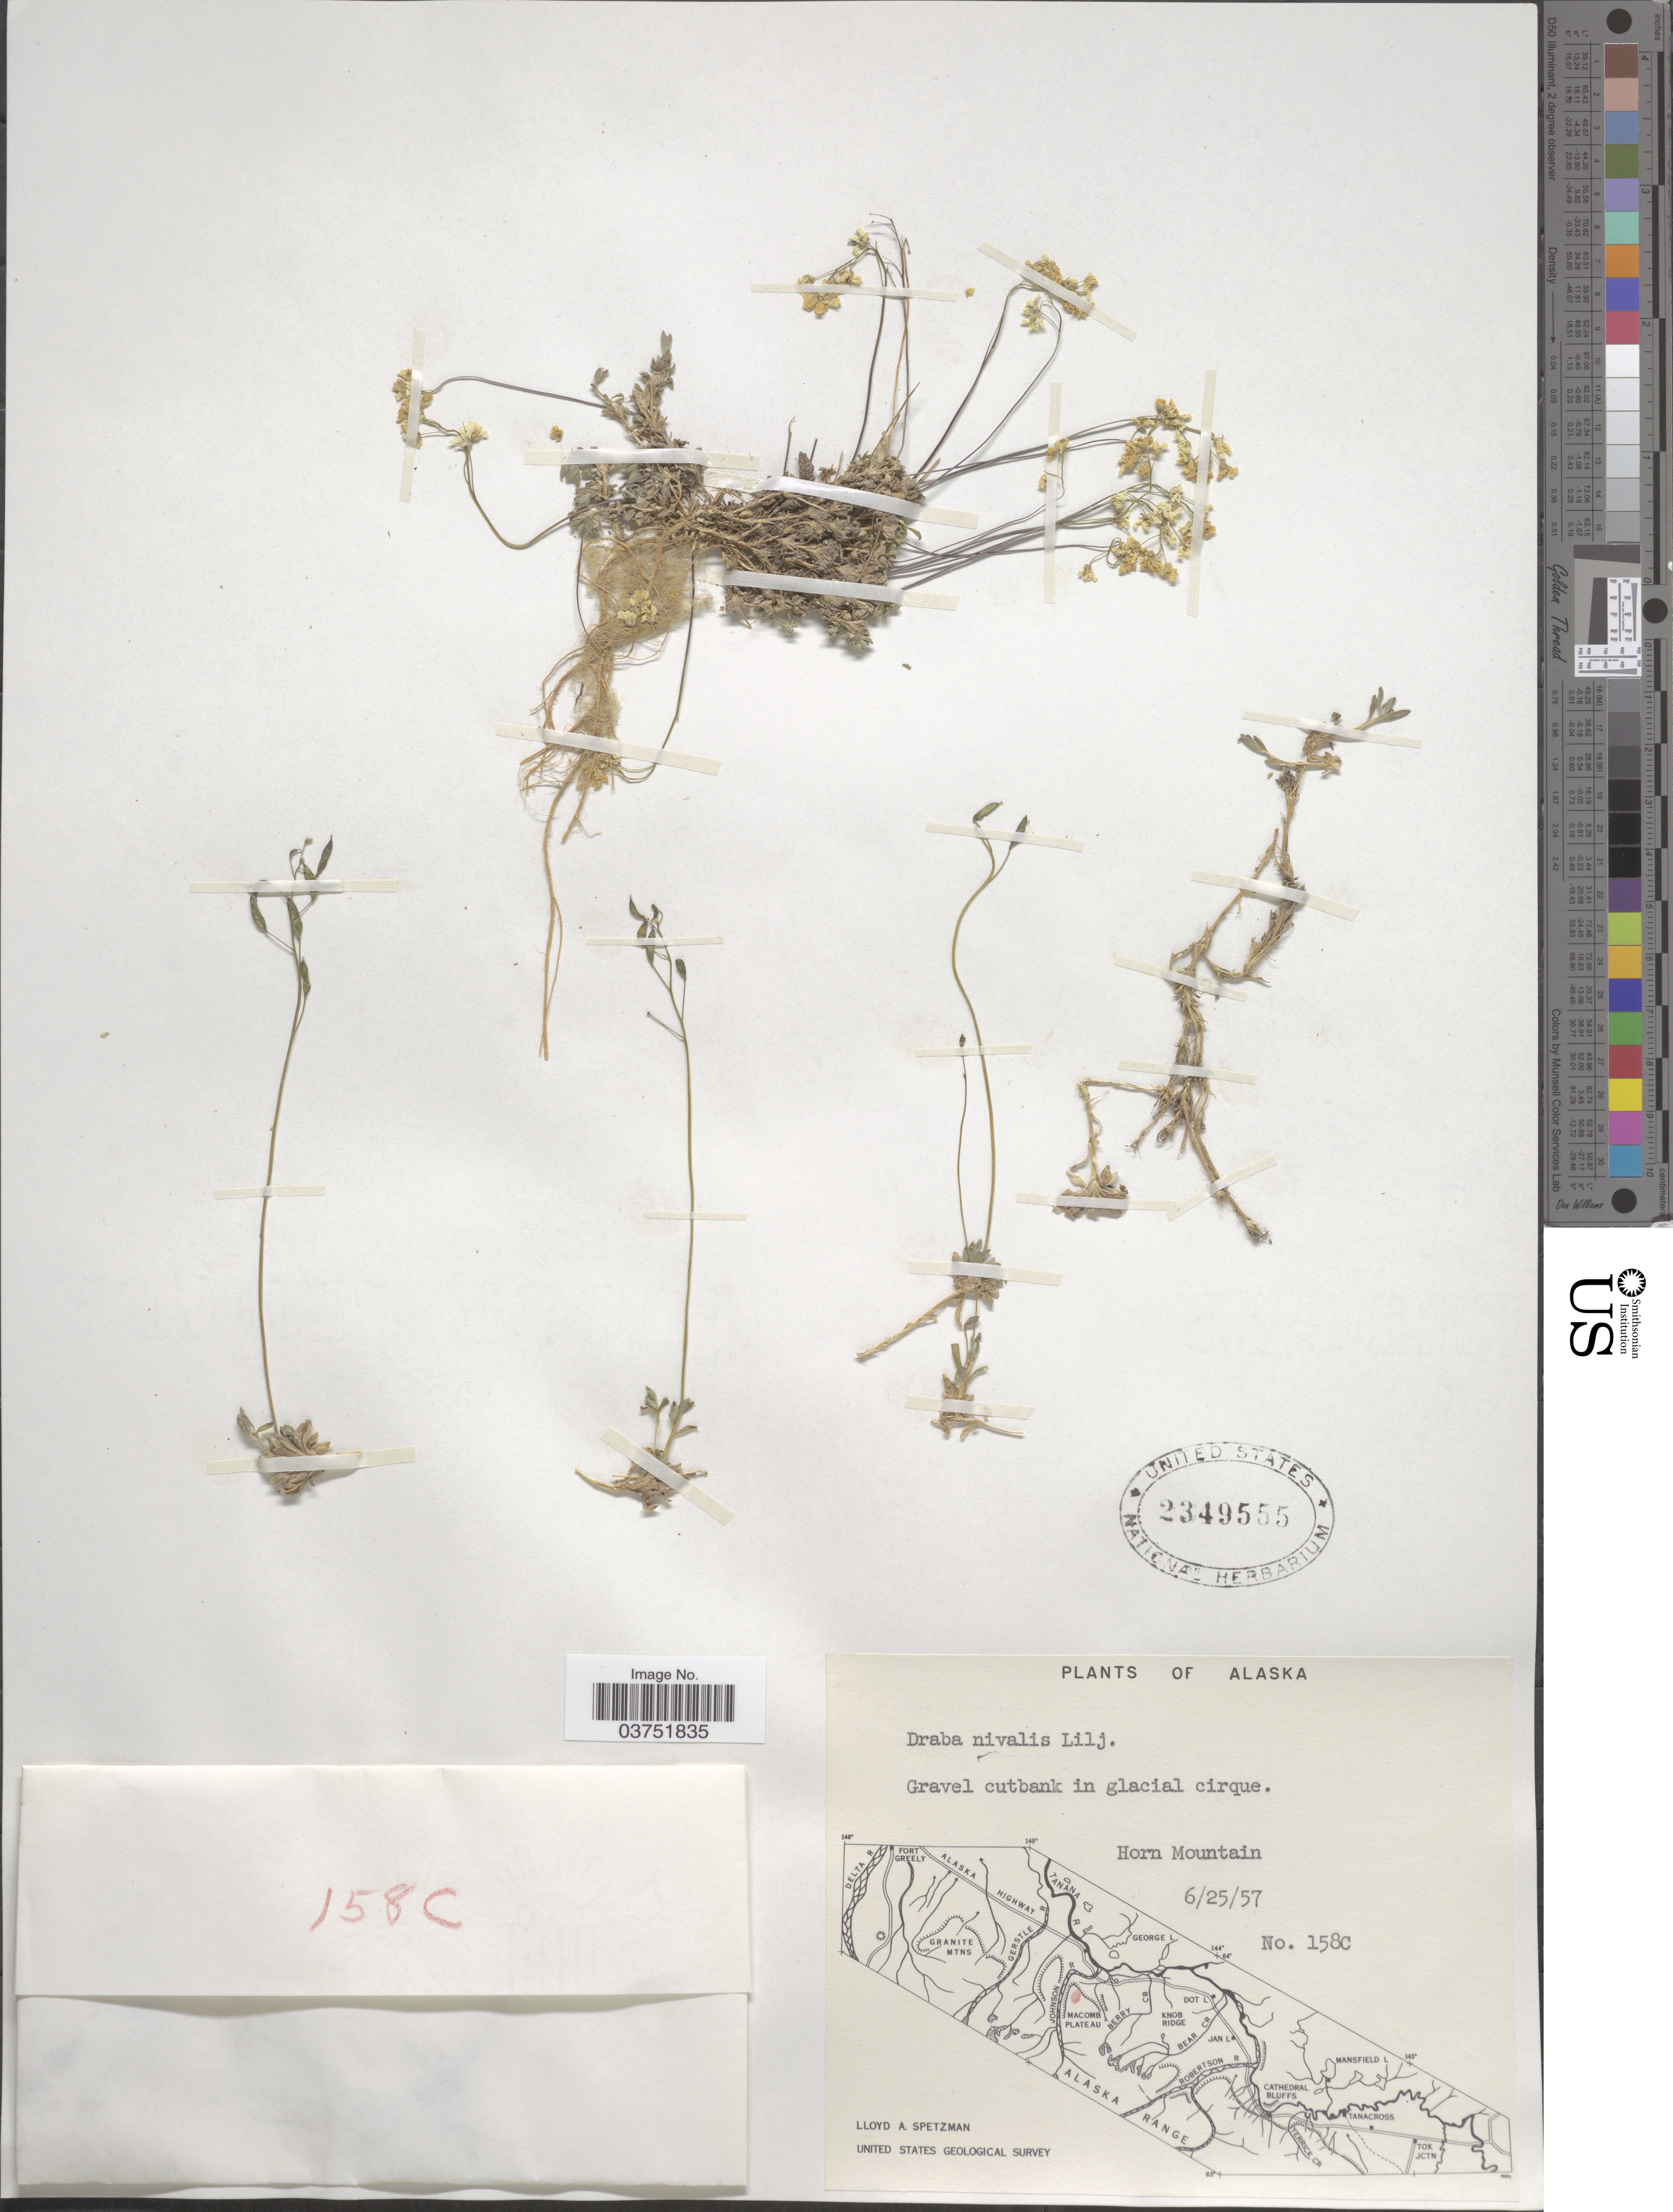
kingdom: Plantae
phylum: Tracheophyta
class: Magnoliopsida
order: Brassicales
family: Brassicaceae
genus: Draba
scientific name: Draba nivalis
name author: Lilj.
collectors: L. Spetzman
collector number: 158c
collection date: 1957-06-25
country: United States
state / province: Alaska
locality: Horn Mountain.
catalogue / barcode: US 2349555